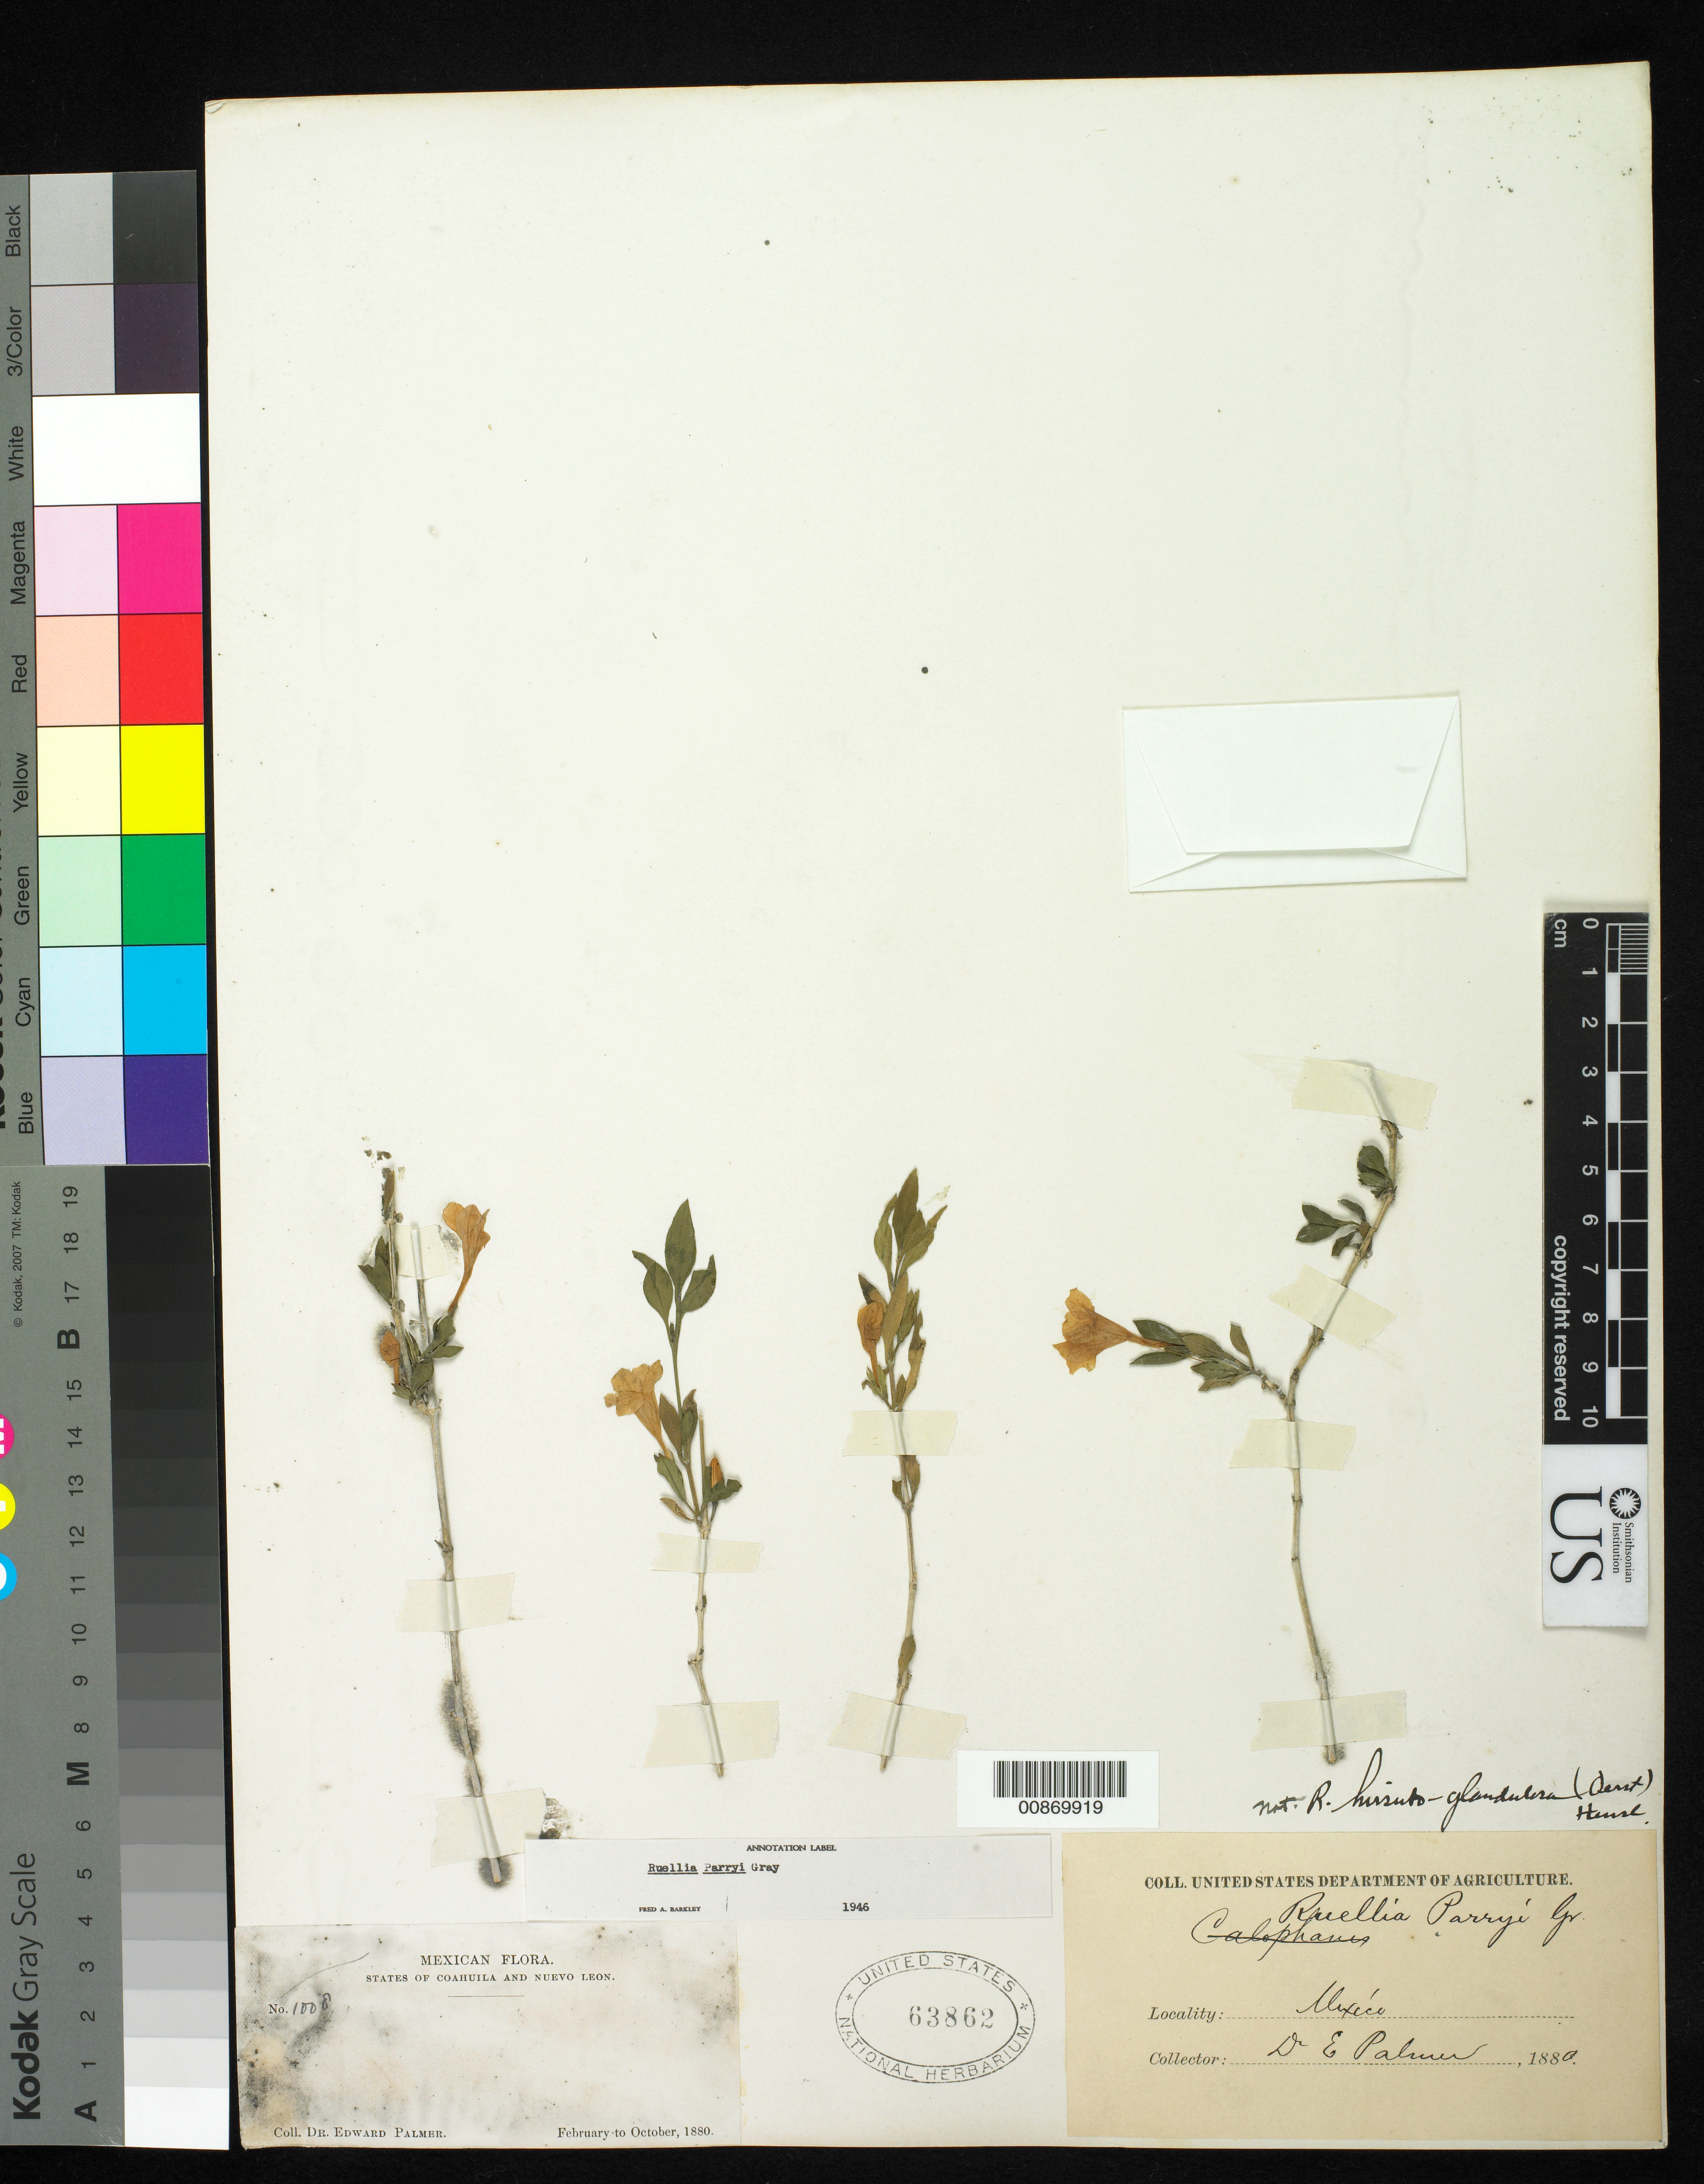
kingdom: Plantae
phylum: Tracheophyta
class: Magnoliopsida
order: Lamiales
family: Acanthaceae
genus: Ruellia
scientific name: Ruellia parryi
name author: A. Gray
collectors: E. Palmer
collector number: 1008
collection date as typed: Feb 1880 to -- Oct 1880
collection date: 1880-02/1880-10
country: Mexico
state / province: Coahuila / Nuevo León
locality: States Coahuila and Nuevo León.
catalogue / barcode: US 63862